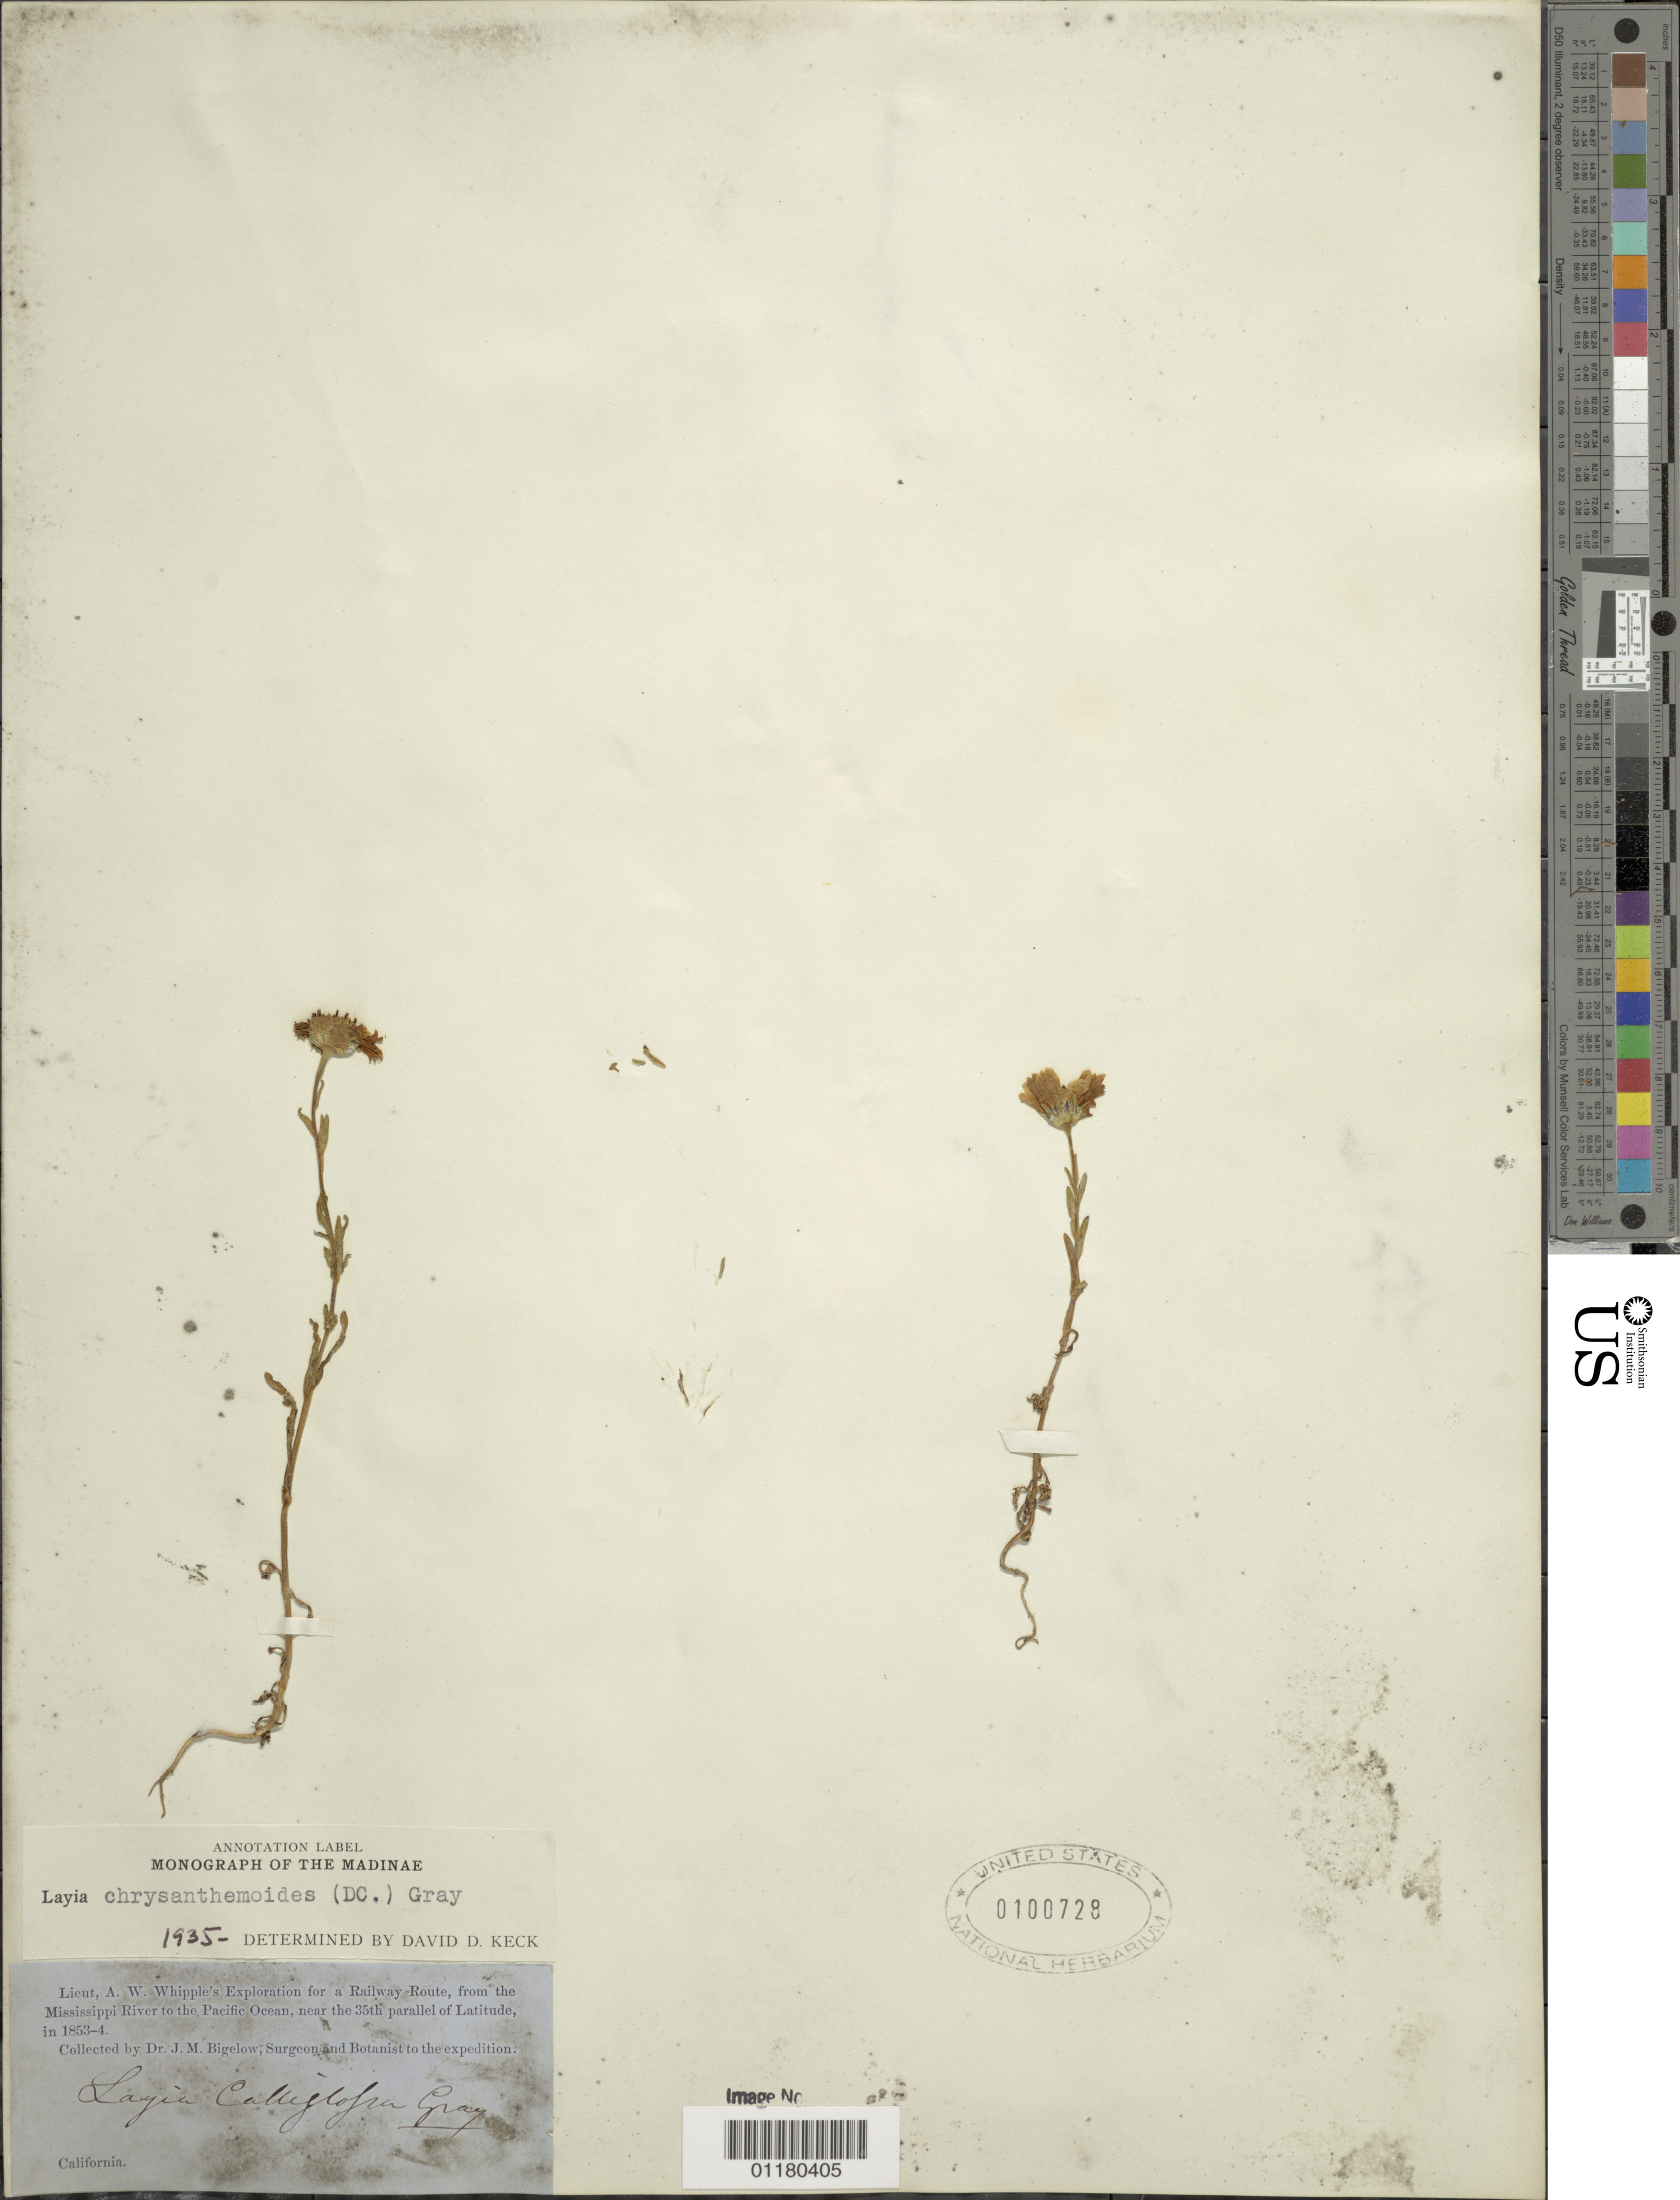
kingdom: Plantae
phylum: Tracheophyta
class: Magnoliopsida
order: Asterales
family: Asteraceae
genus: Layia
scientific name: Layia chrysanthemoides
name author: (DC.) A. Gray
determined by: Keck, David D.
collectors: J. M. Bigelow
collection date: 1853/1854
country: United States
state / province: California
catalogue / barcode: US 100728